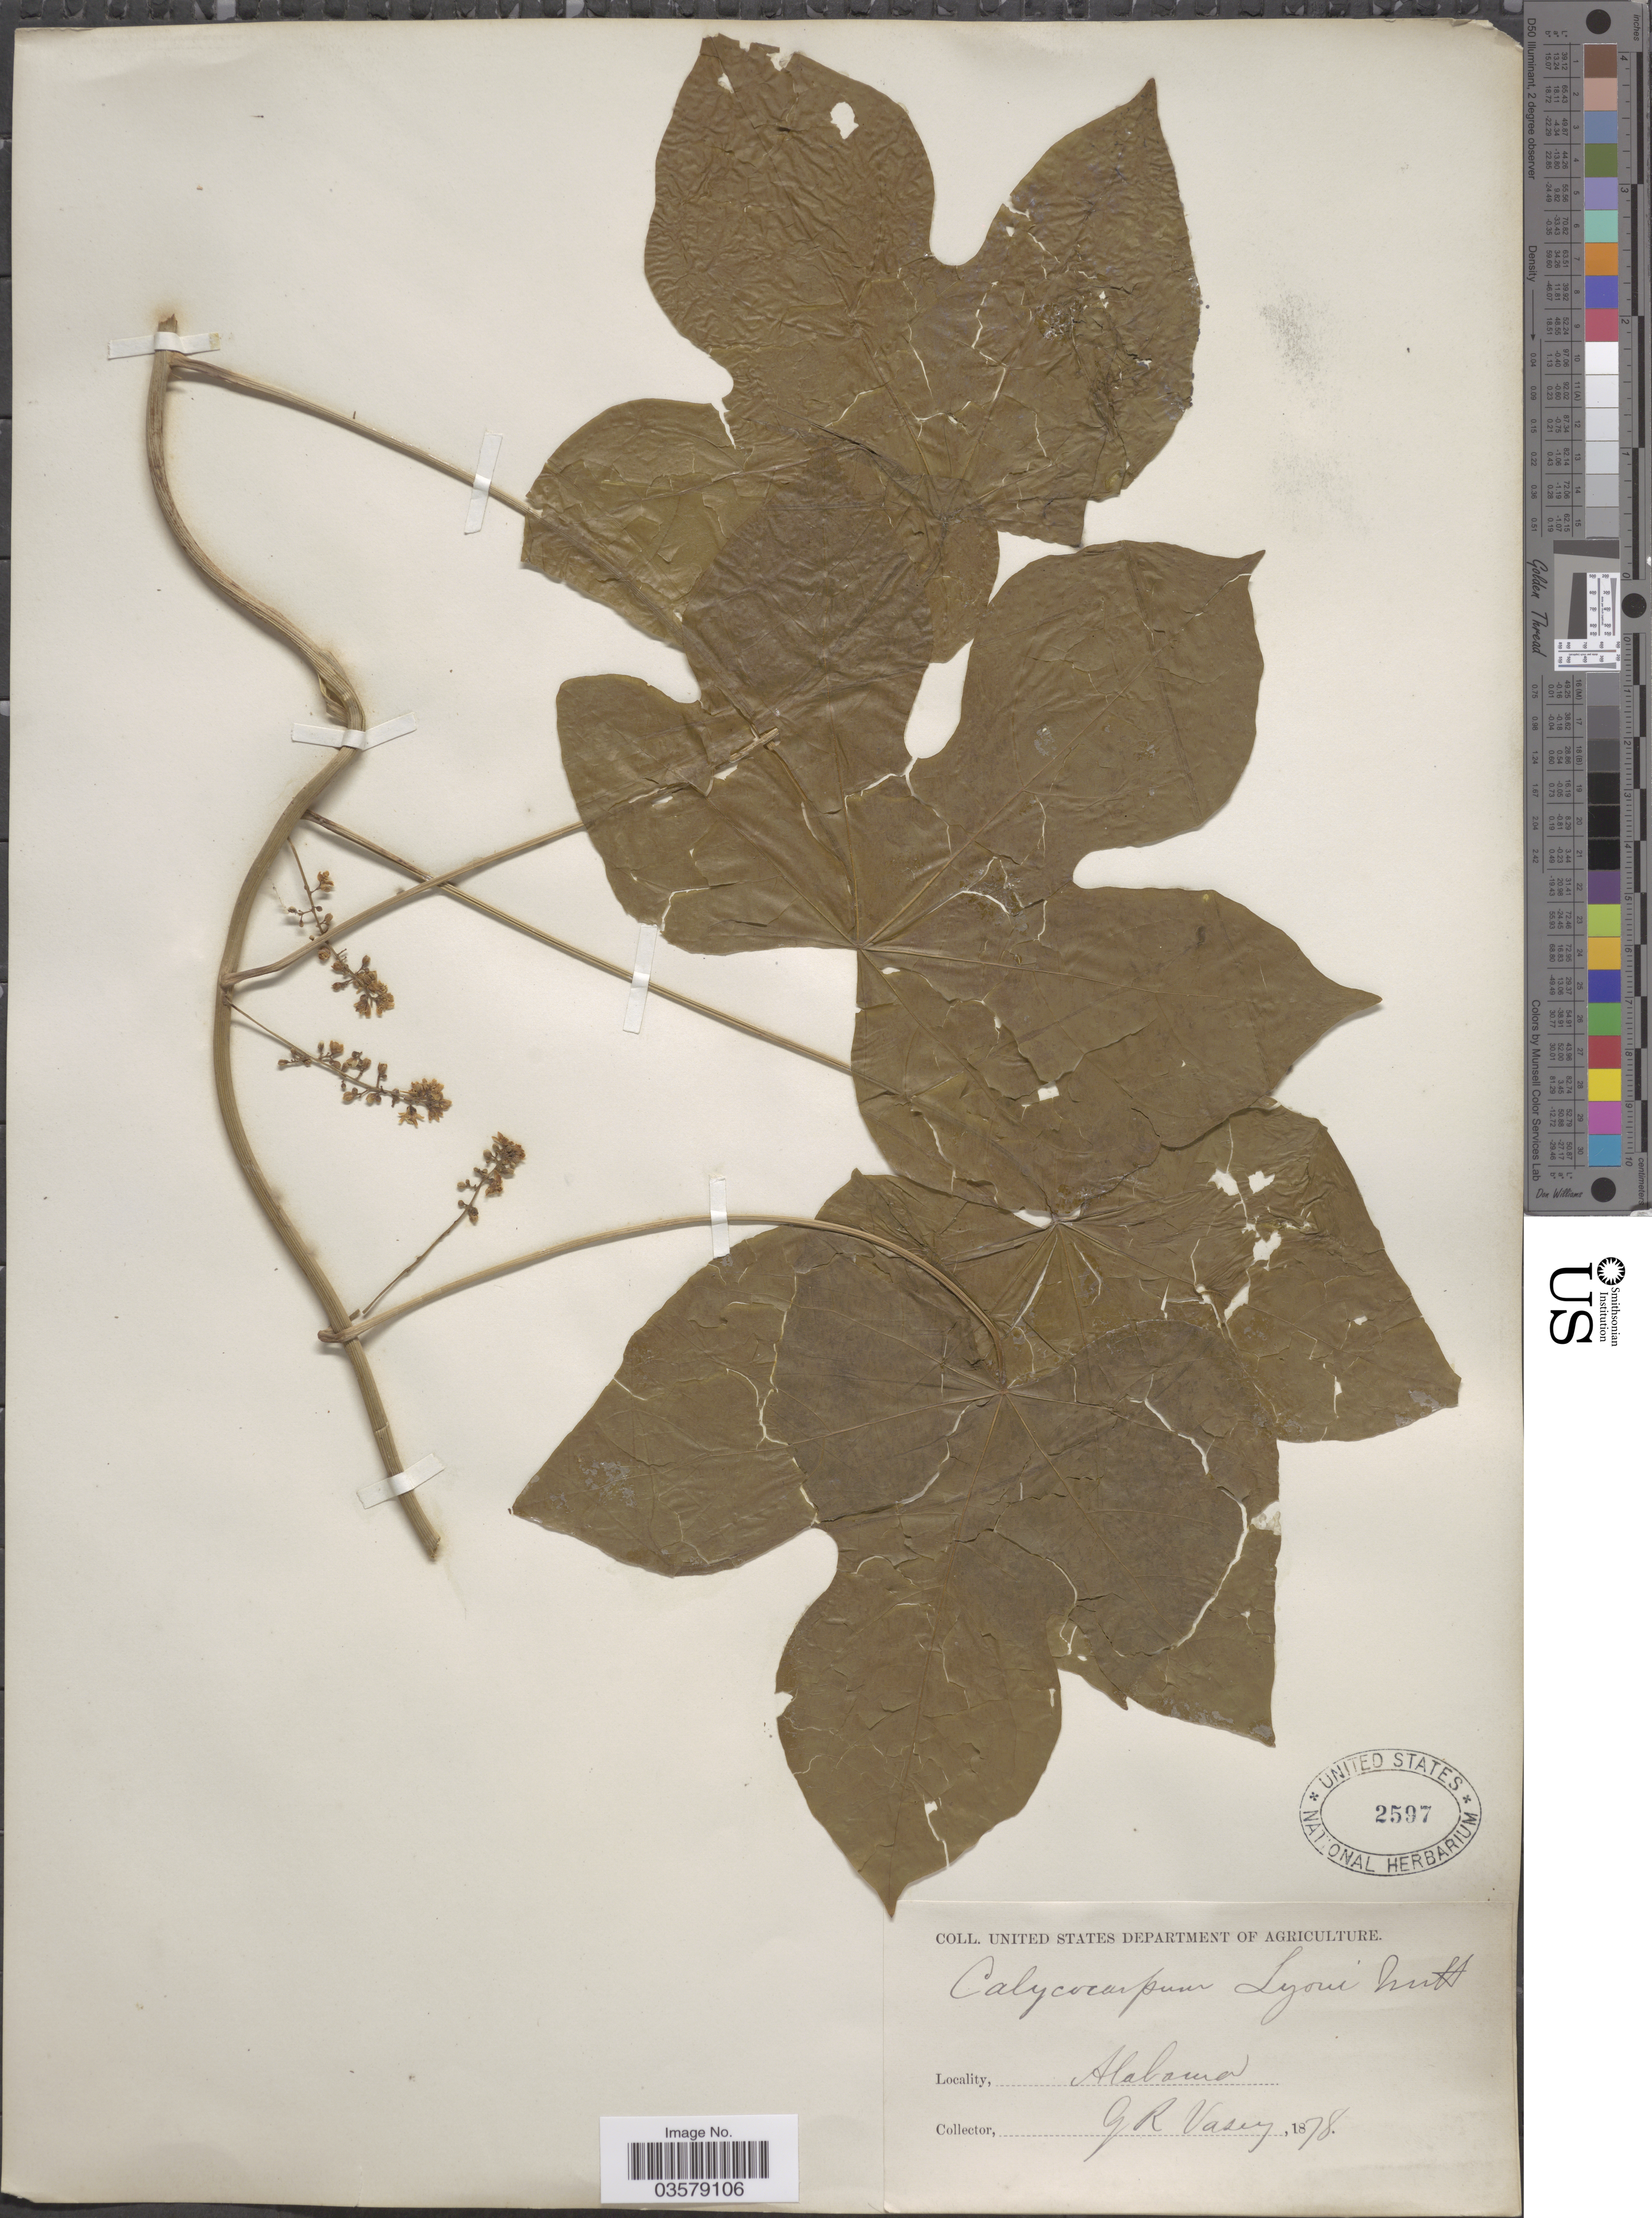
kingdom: Plantae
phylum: Tracheophyta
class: Magnoliopsida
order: Ranunculales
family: Menispermaceae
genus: Calycocarpum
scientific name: Calycocarpum lyonii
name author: (Pursh) A. Gray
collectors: G. R. Vasey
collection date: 1878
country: United States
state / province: Alabama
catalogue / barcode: US 2597